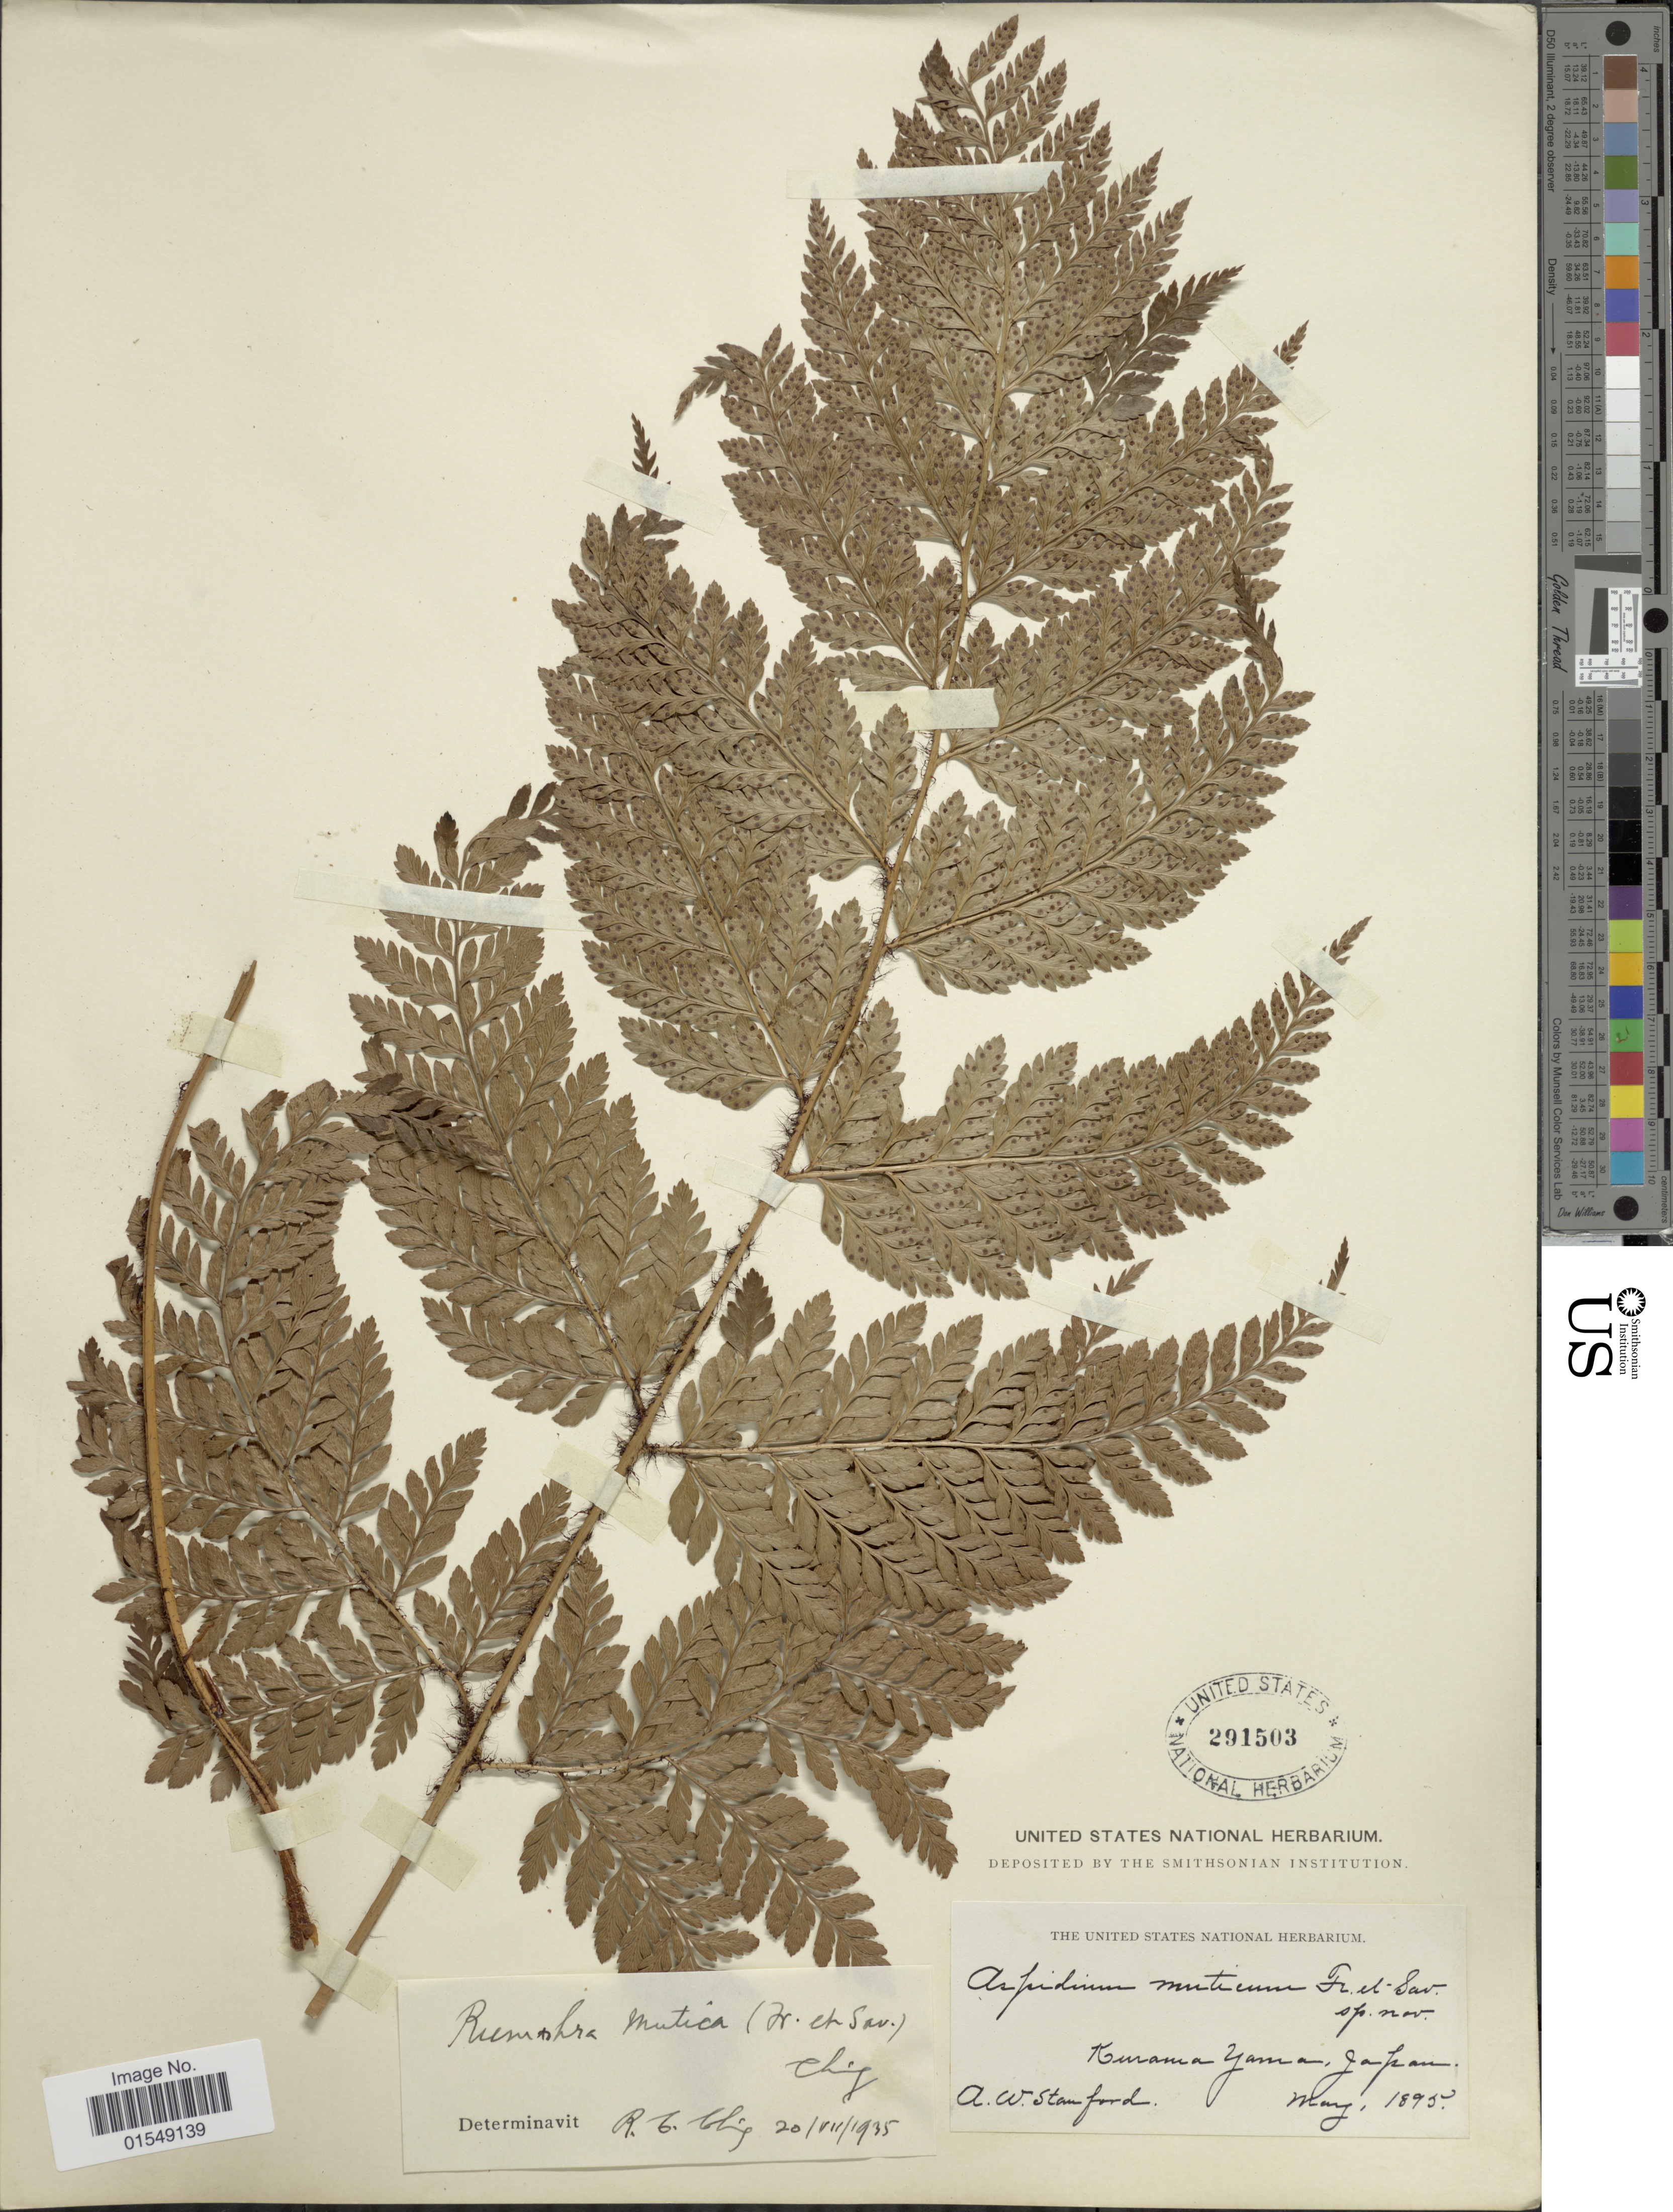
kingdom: Plantae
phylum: Tracheophyta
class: Polypodiopsida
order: Polypodiales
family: Dryopteridaceae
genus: Arachniodes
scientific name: Arachniodes mutica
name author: (Franch. & Sav.) Ohwi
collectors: A. Stanford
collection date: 1895-05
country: Japan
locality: Kurama Yama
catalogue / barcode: US 291503